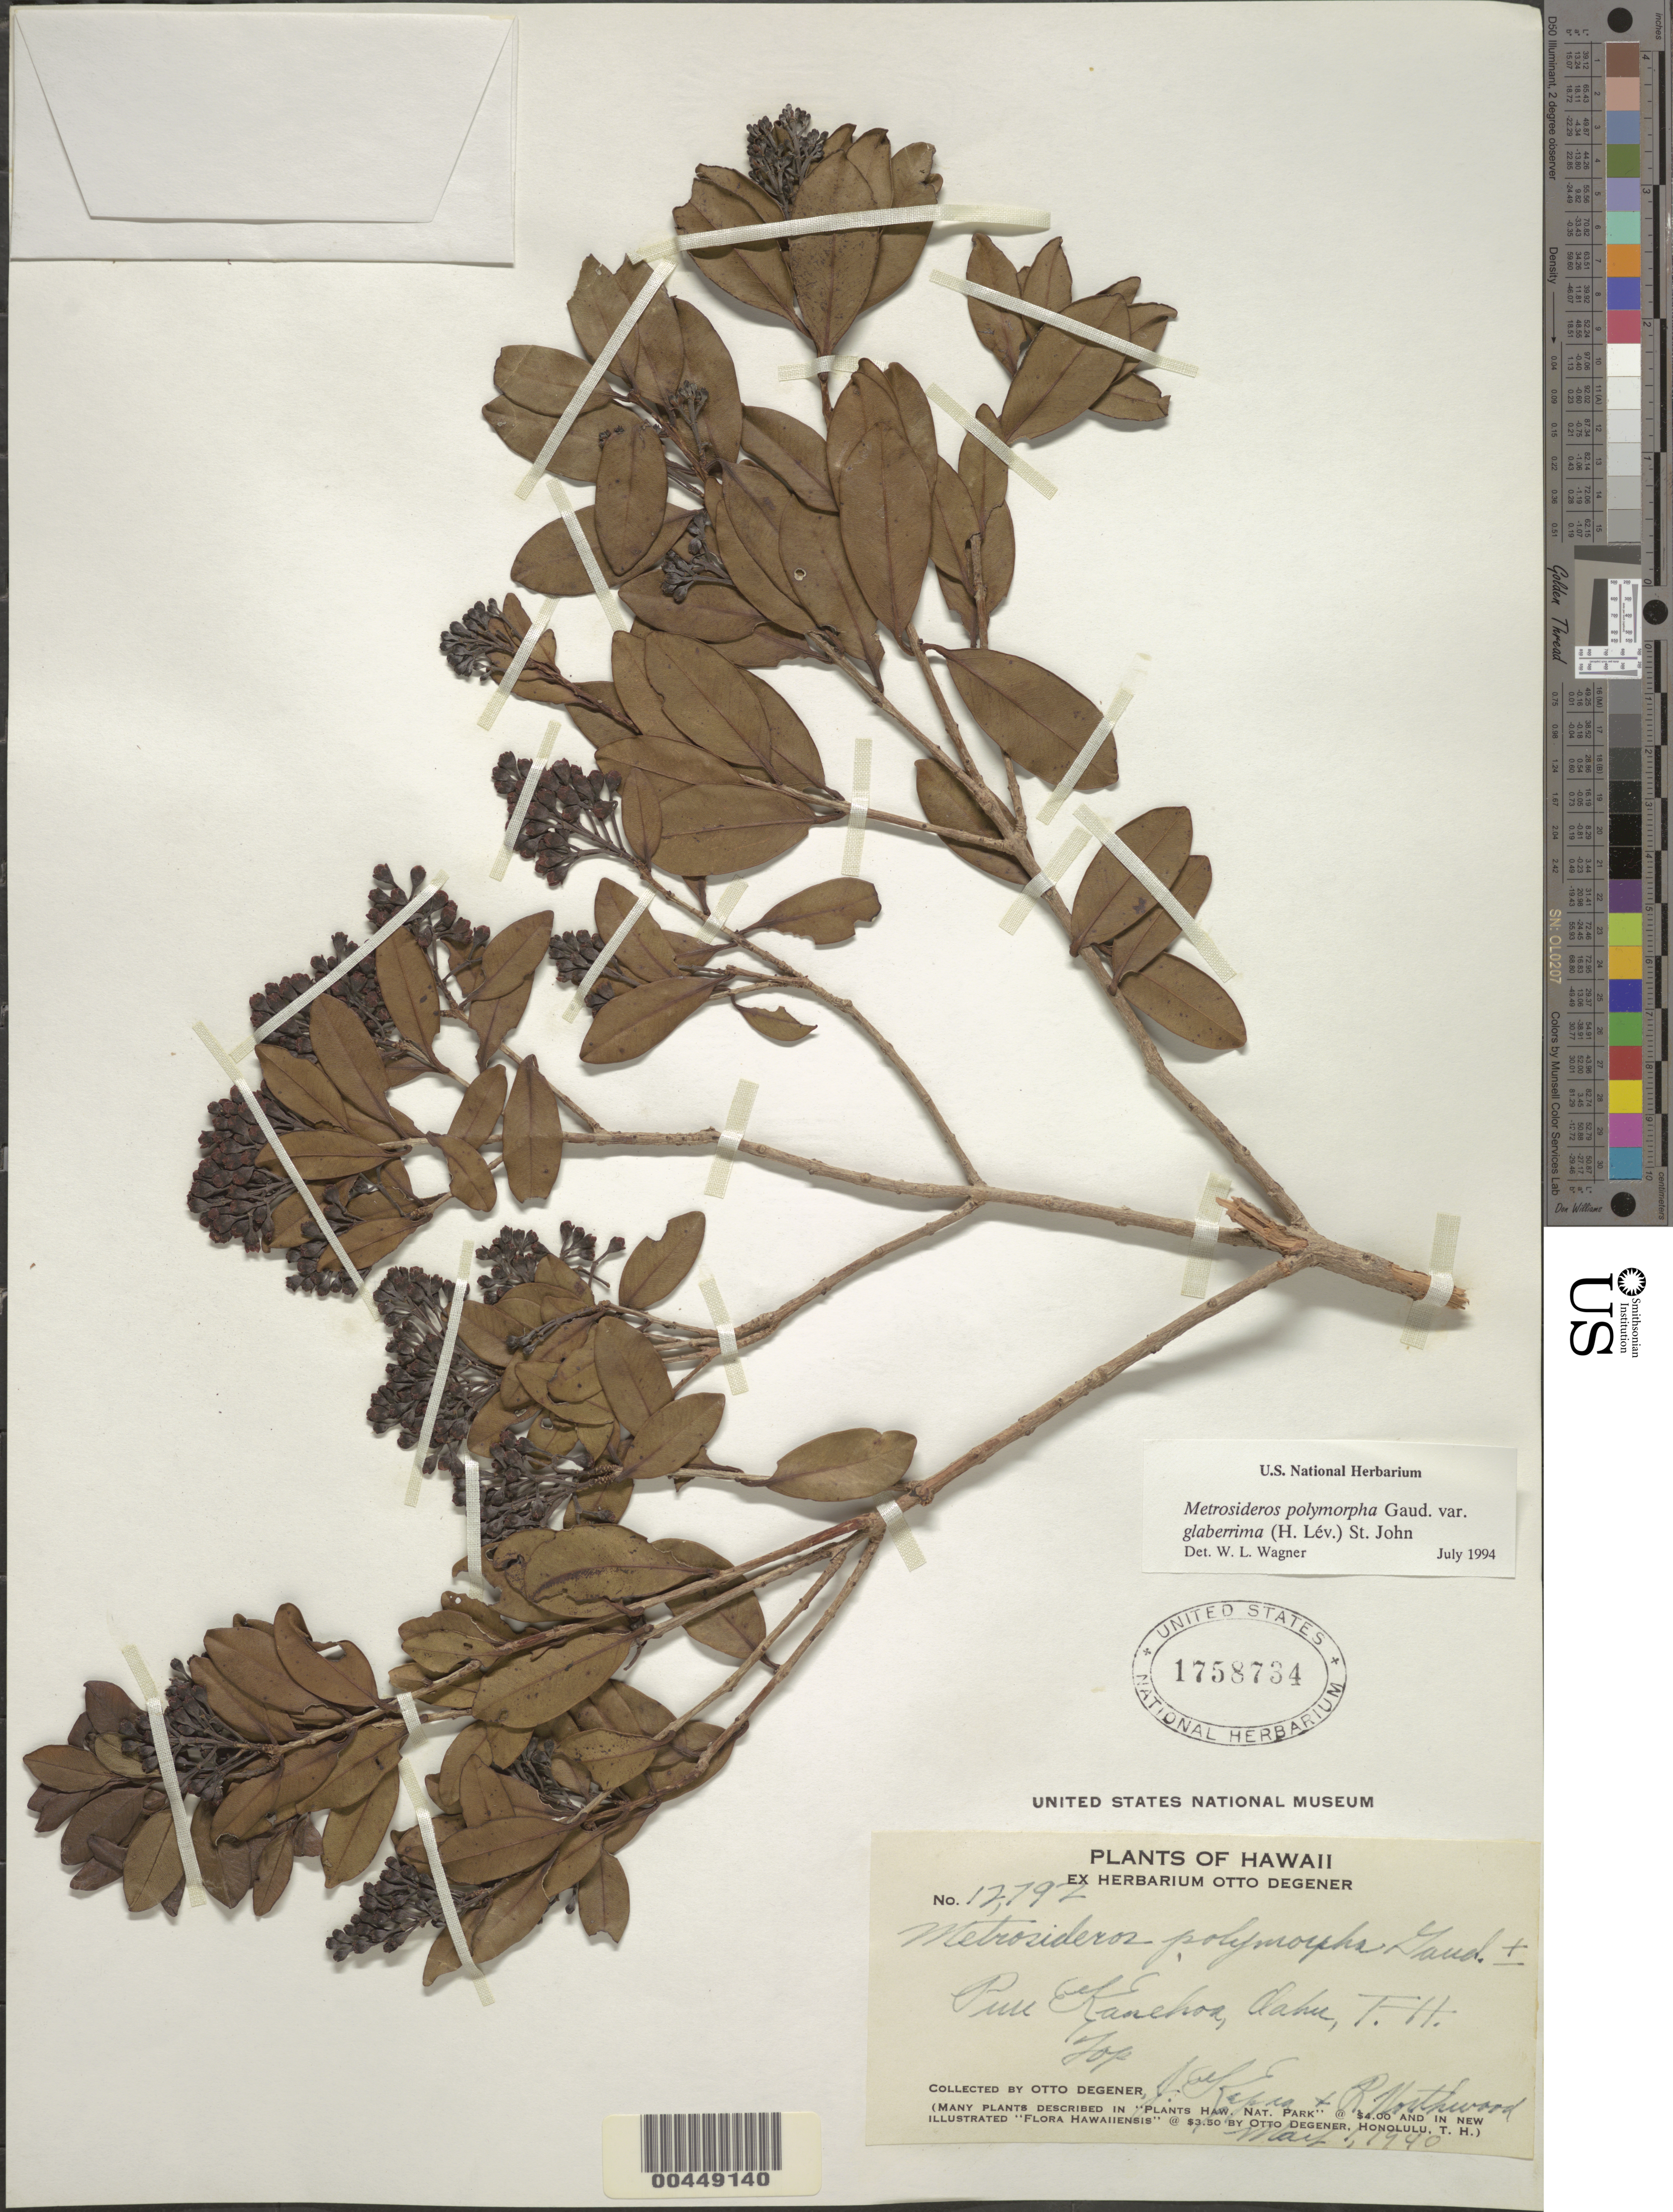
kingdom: Plantae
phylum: Tracheophyta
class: Magnoliopsida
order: Myrtales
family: Myrtaceae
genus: Metrosideros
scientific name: Metrosideros polymorpha var. glaberrima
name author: (H. Lév.) H. St. John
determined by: Wagner, W. L., (BOT), Smithsonian Institution - National Museum of Natural History (UNITED STATES)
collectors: O. Degener, J. Kepaa & R. Northwood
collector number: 12792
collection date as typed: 1 May 1940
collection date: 1940-05-01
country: United States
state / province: Hawaii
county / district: Honolulu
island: Oahu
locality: Puu Kanehoa, top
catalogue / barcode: US 1758734